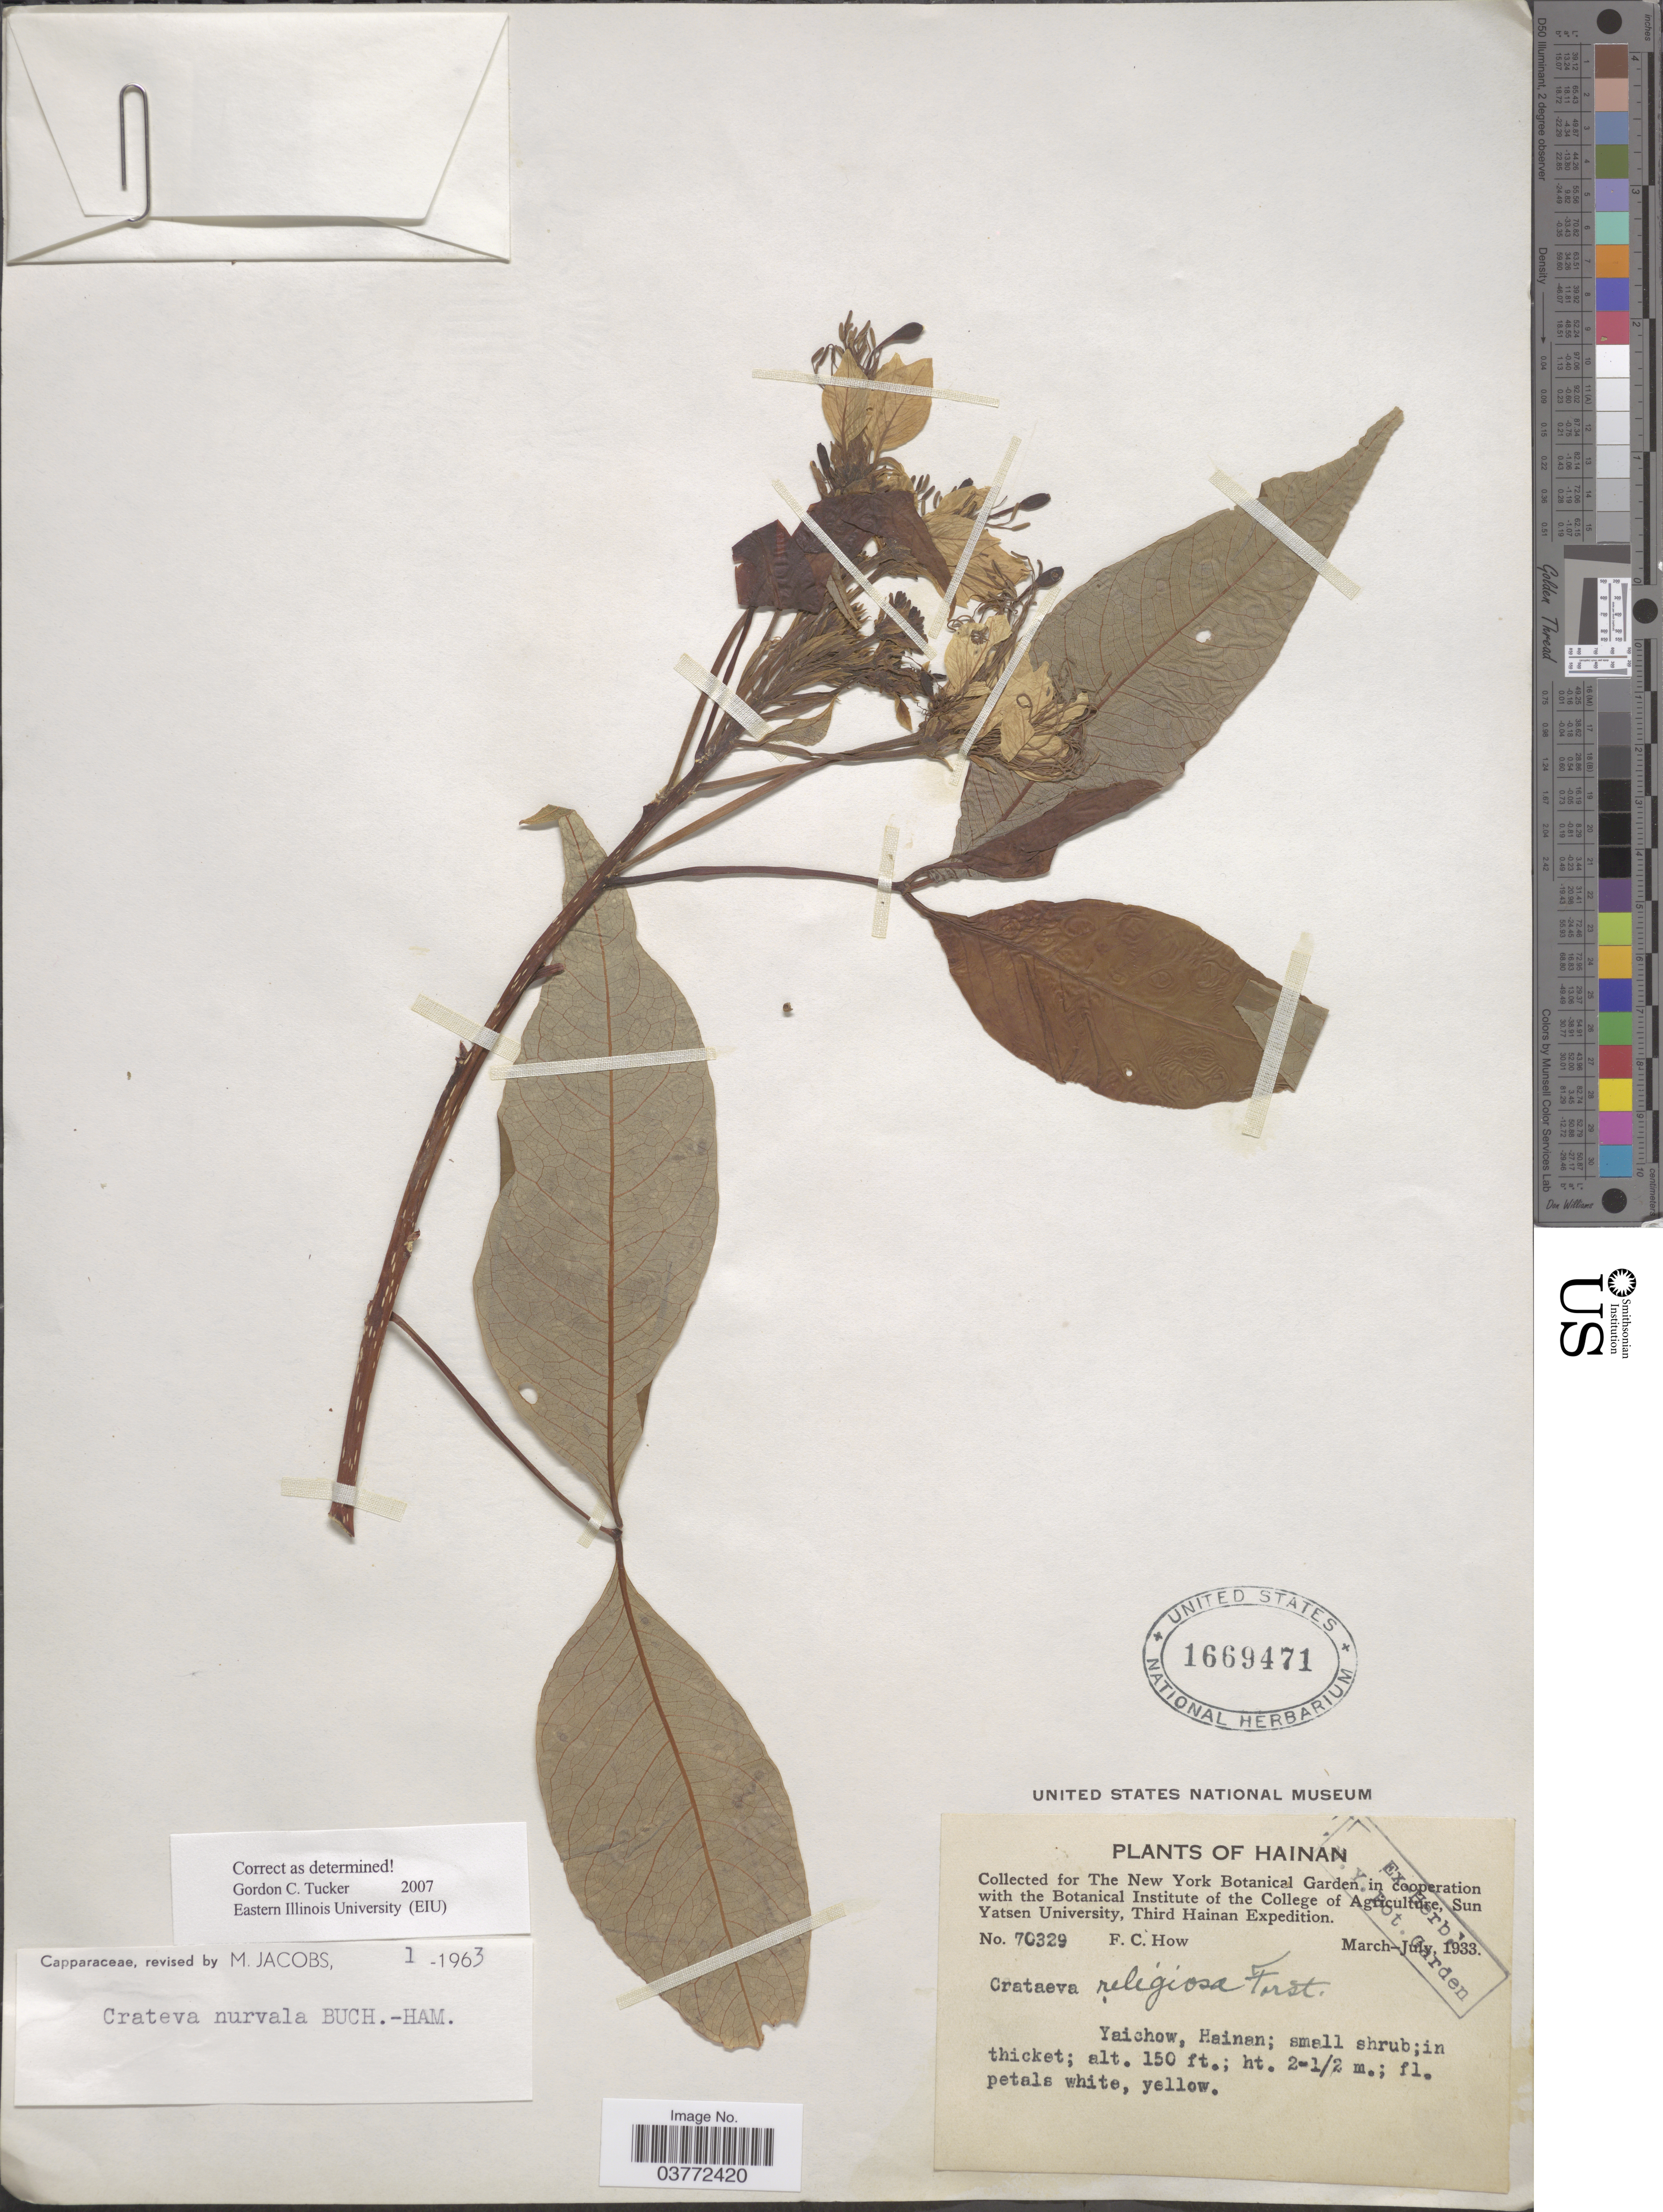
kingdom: Plantae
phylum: Tracheophyta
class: Magnoliopsida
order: Brassicales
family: Capparaceae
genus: Crateva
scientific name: Crateva nurvala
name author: Buch.-Ham.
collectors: F. C. How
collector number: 70329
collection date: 1933-03/1933-07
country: China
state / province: Hainan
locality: Yaichow.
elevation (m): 46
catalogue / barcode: US 1669471